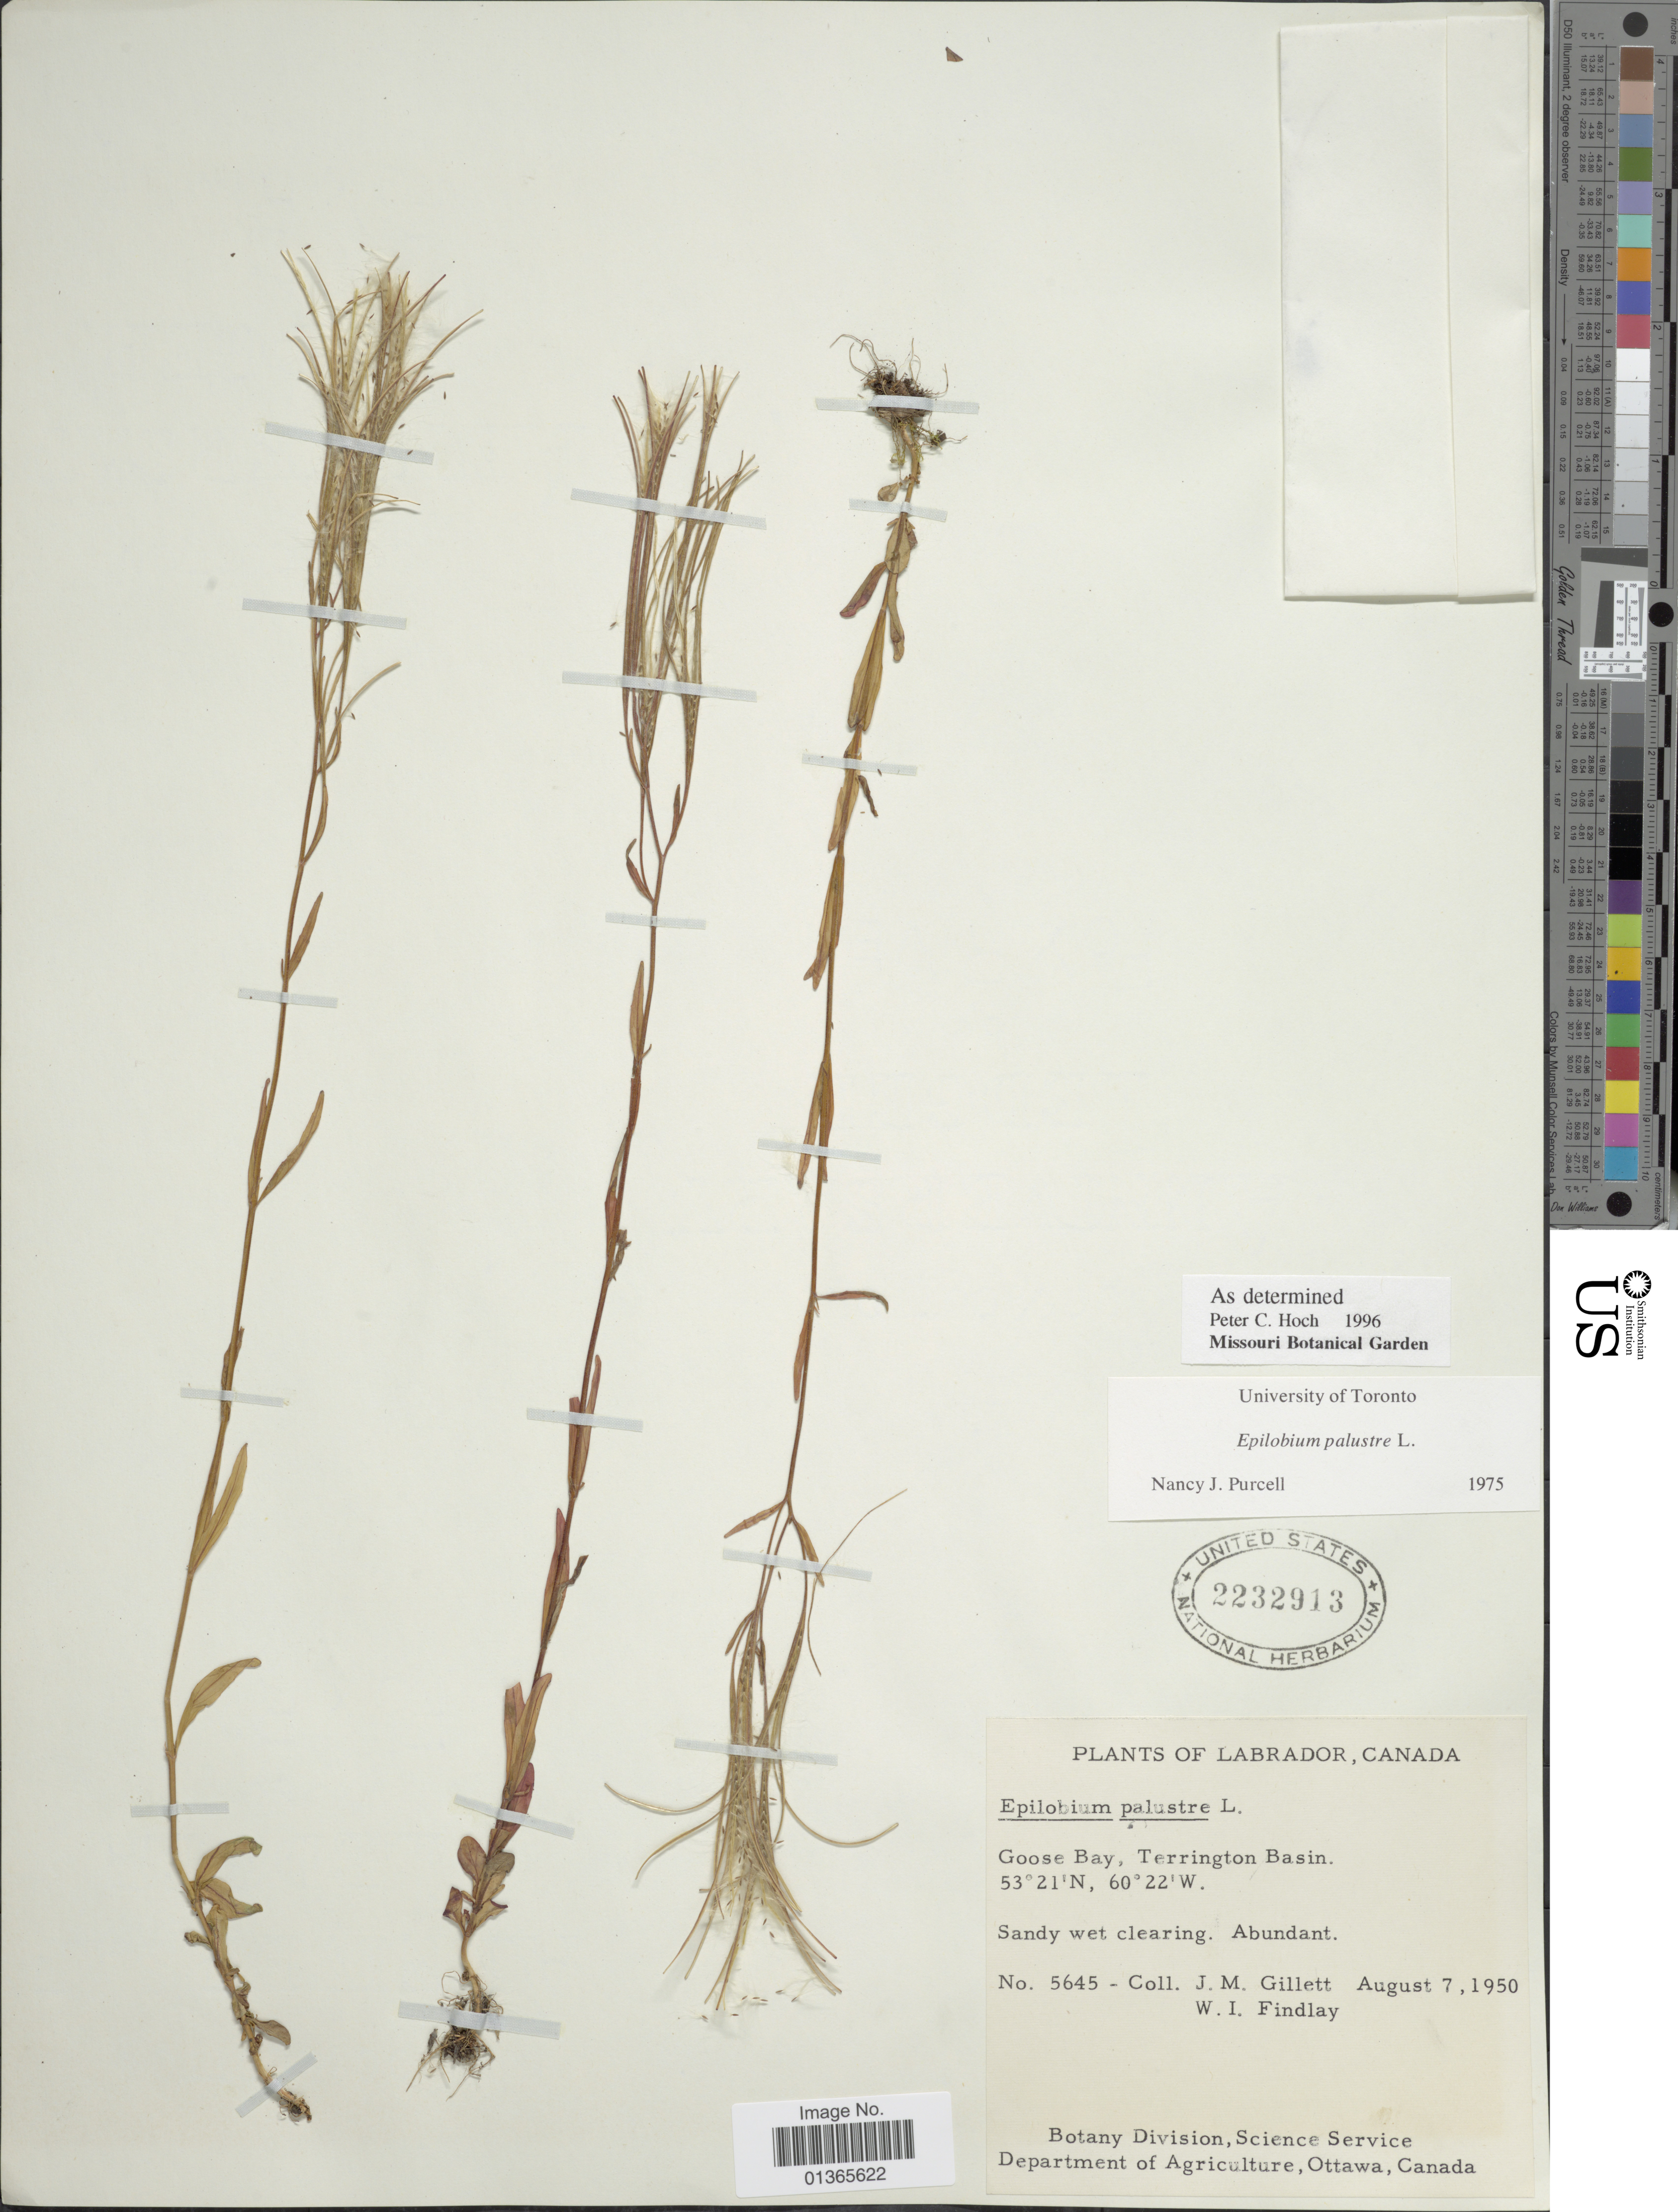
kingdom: Plantae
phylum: Tracheophyta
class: Magnoliopsida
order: Myrtales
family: Onagraceae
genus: Epilobium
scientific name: Epilobium palustre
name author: L.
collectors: J. M. Gillett & W. Findlay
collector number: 5645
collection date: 1950-08-07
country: Canada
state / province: Newfoundland and Labrador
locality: Labrador. Goose Bay, Terrington Basin.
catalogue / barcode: US 2232913